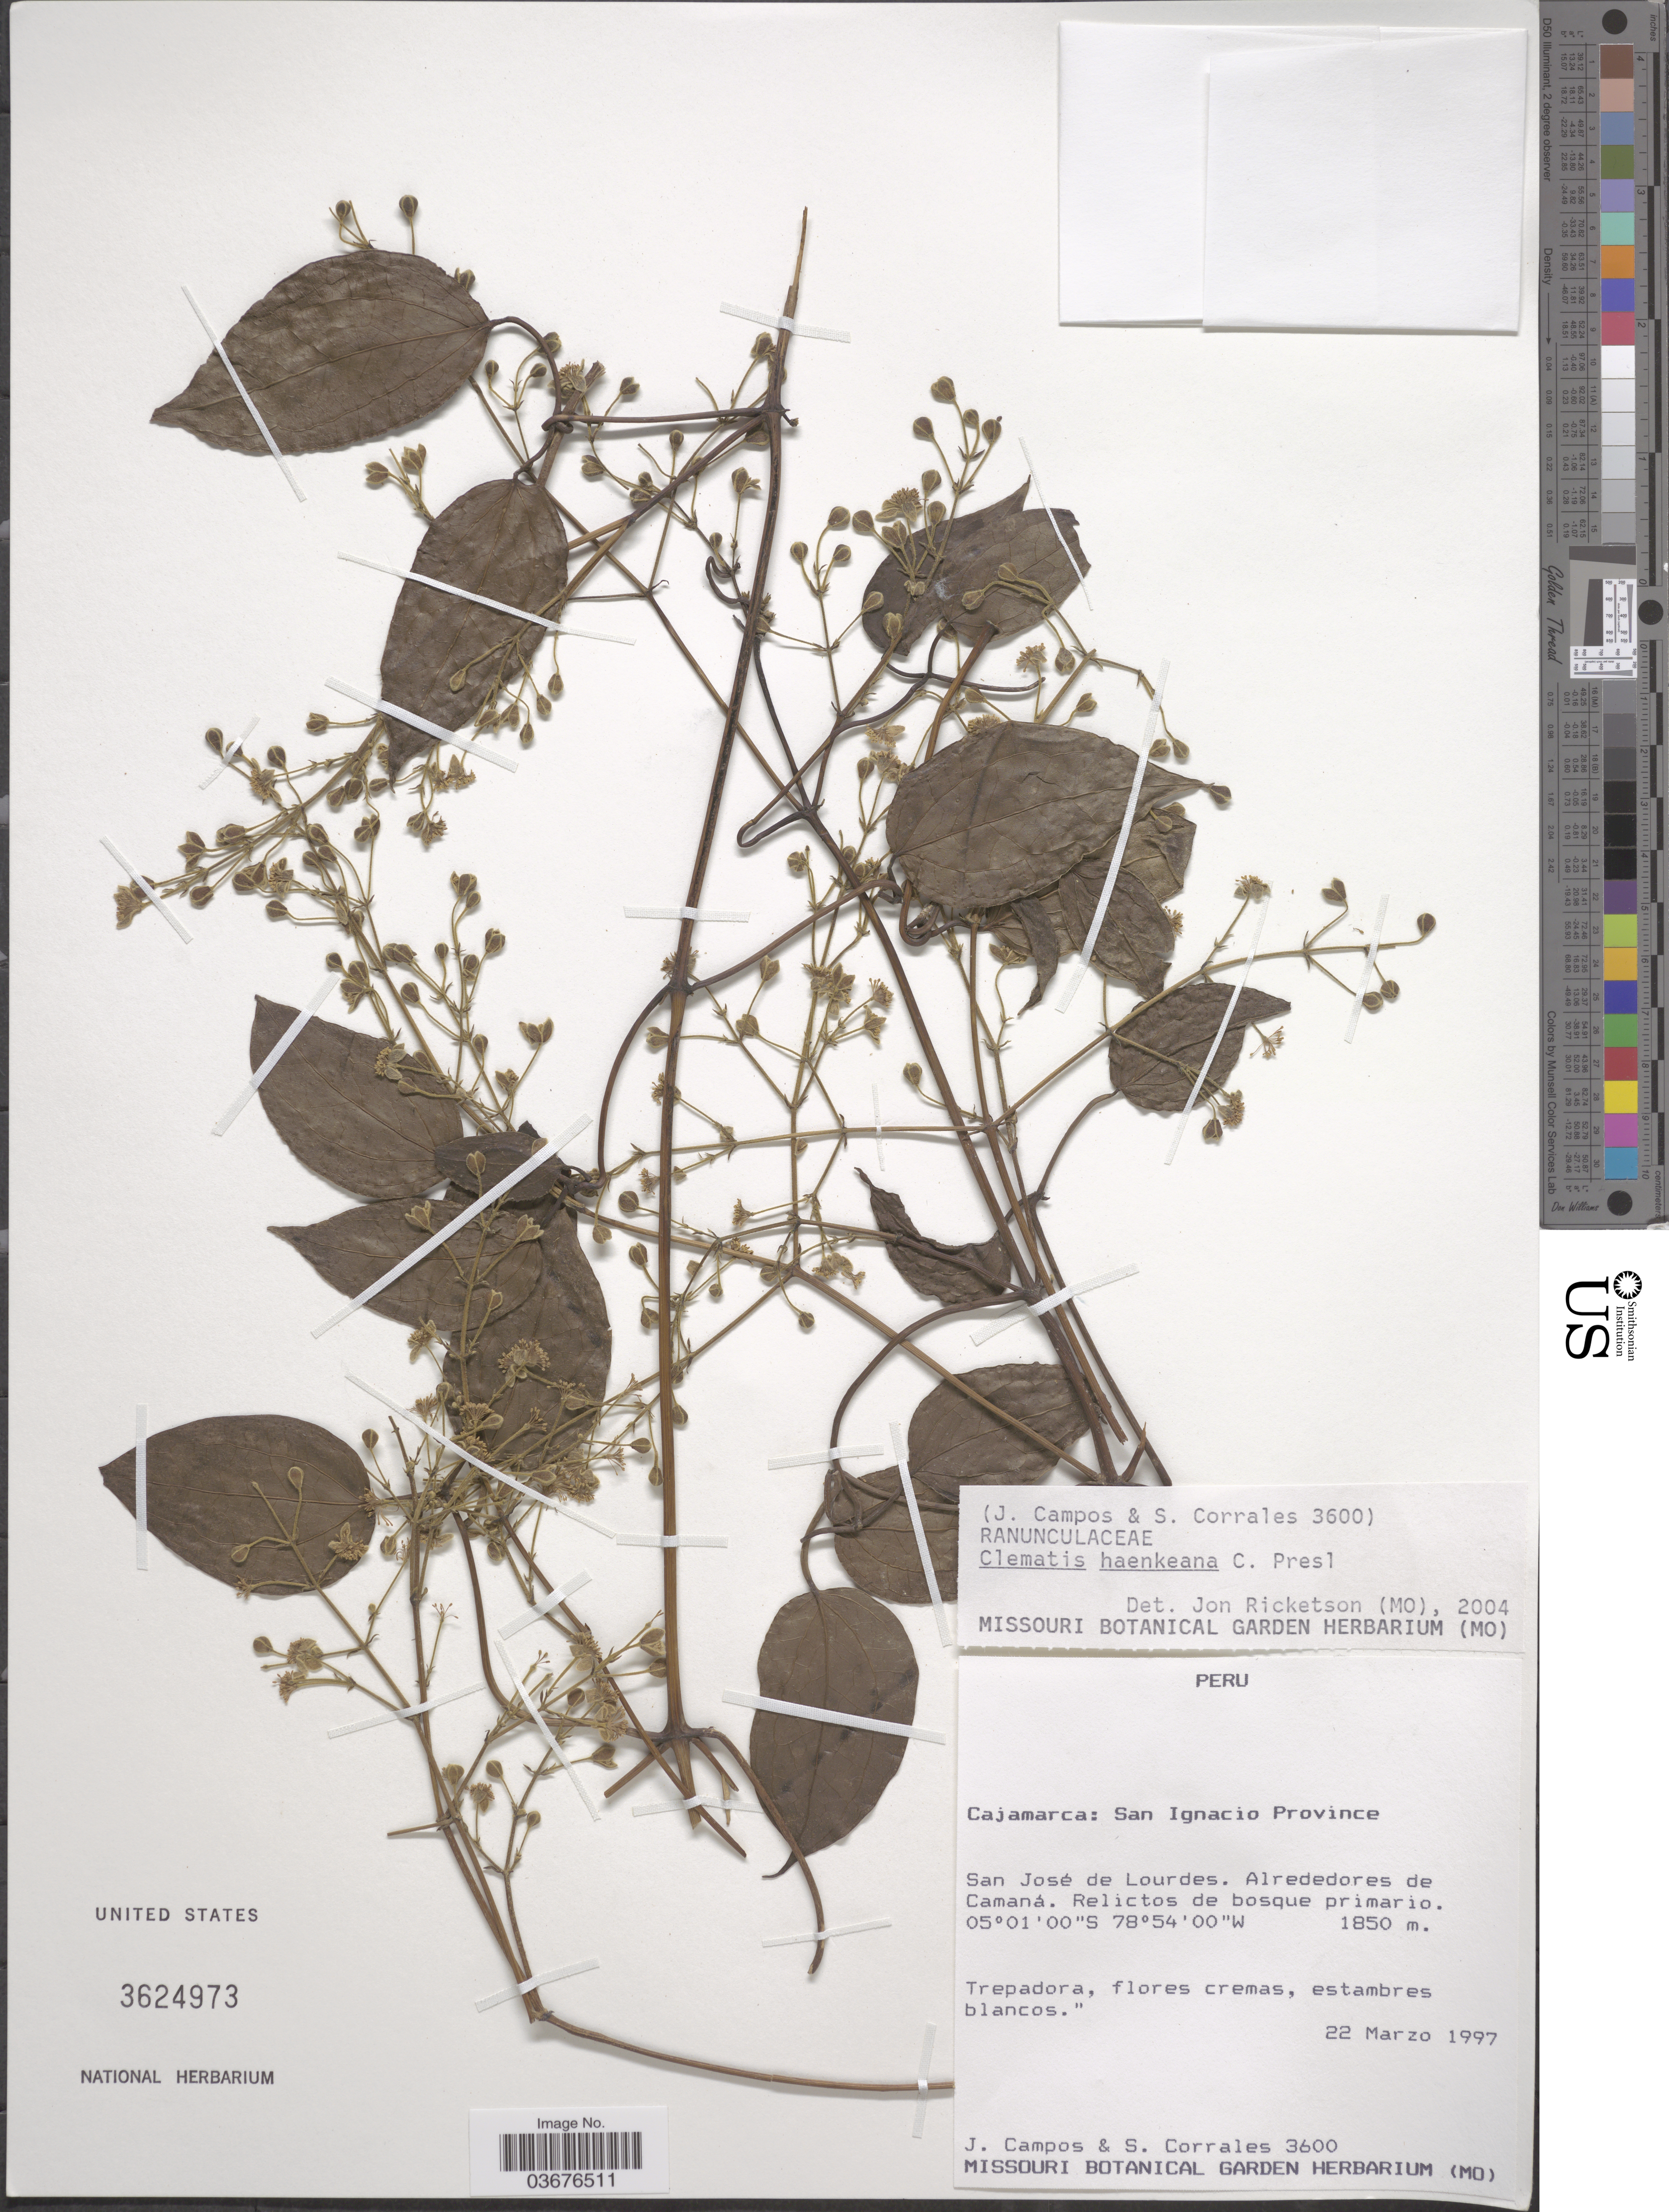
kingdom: Plantae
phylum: Tracheophyta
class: Magnoliopsida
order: Ranunculales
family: Ranunculaceae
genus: Clematis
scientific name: Clematis haenkeana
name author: C. Presl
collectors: J. Campos & S. Corrales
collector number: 3600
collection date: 1997-03-22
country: Peru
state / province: Cajamarca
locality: San Ignacio Provincia. San José de Lourdes. Alrededores de Camaná.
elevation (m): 1850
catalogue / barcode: US 3624973